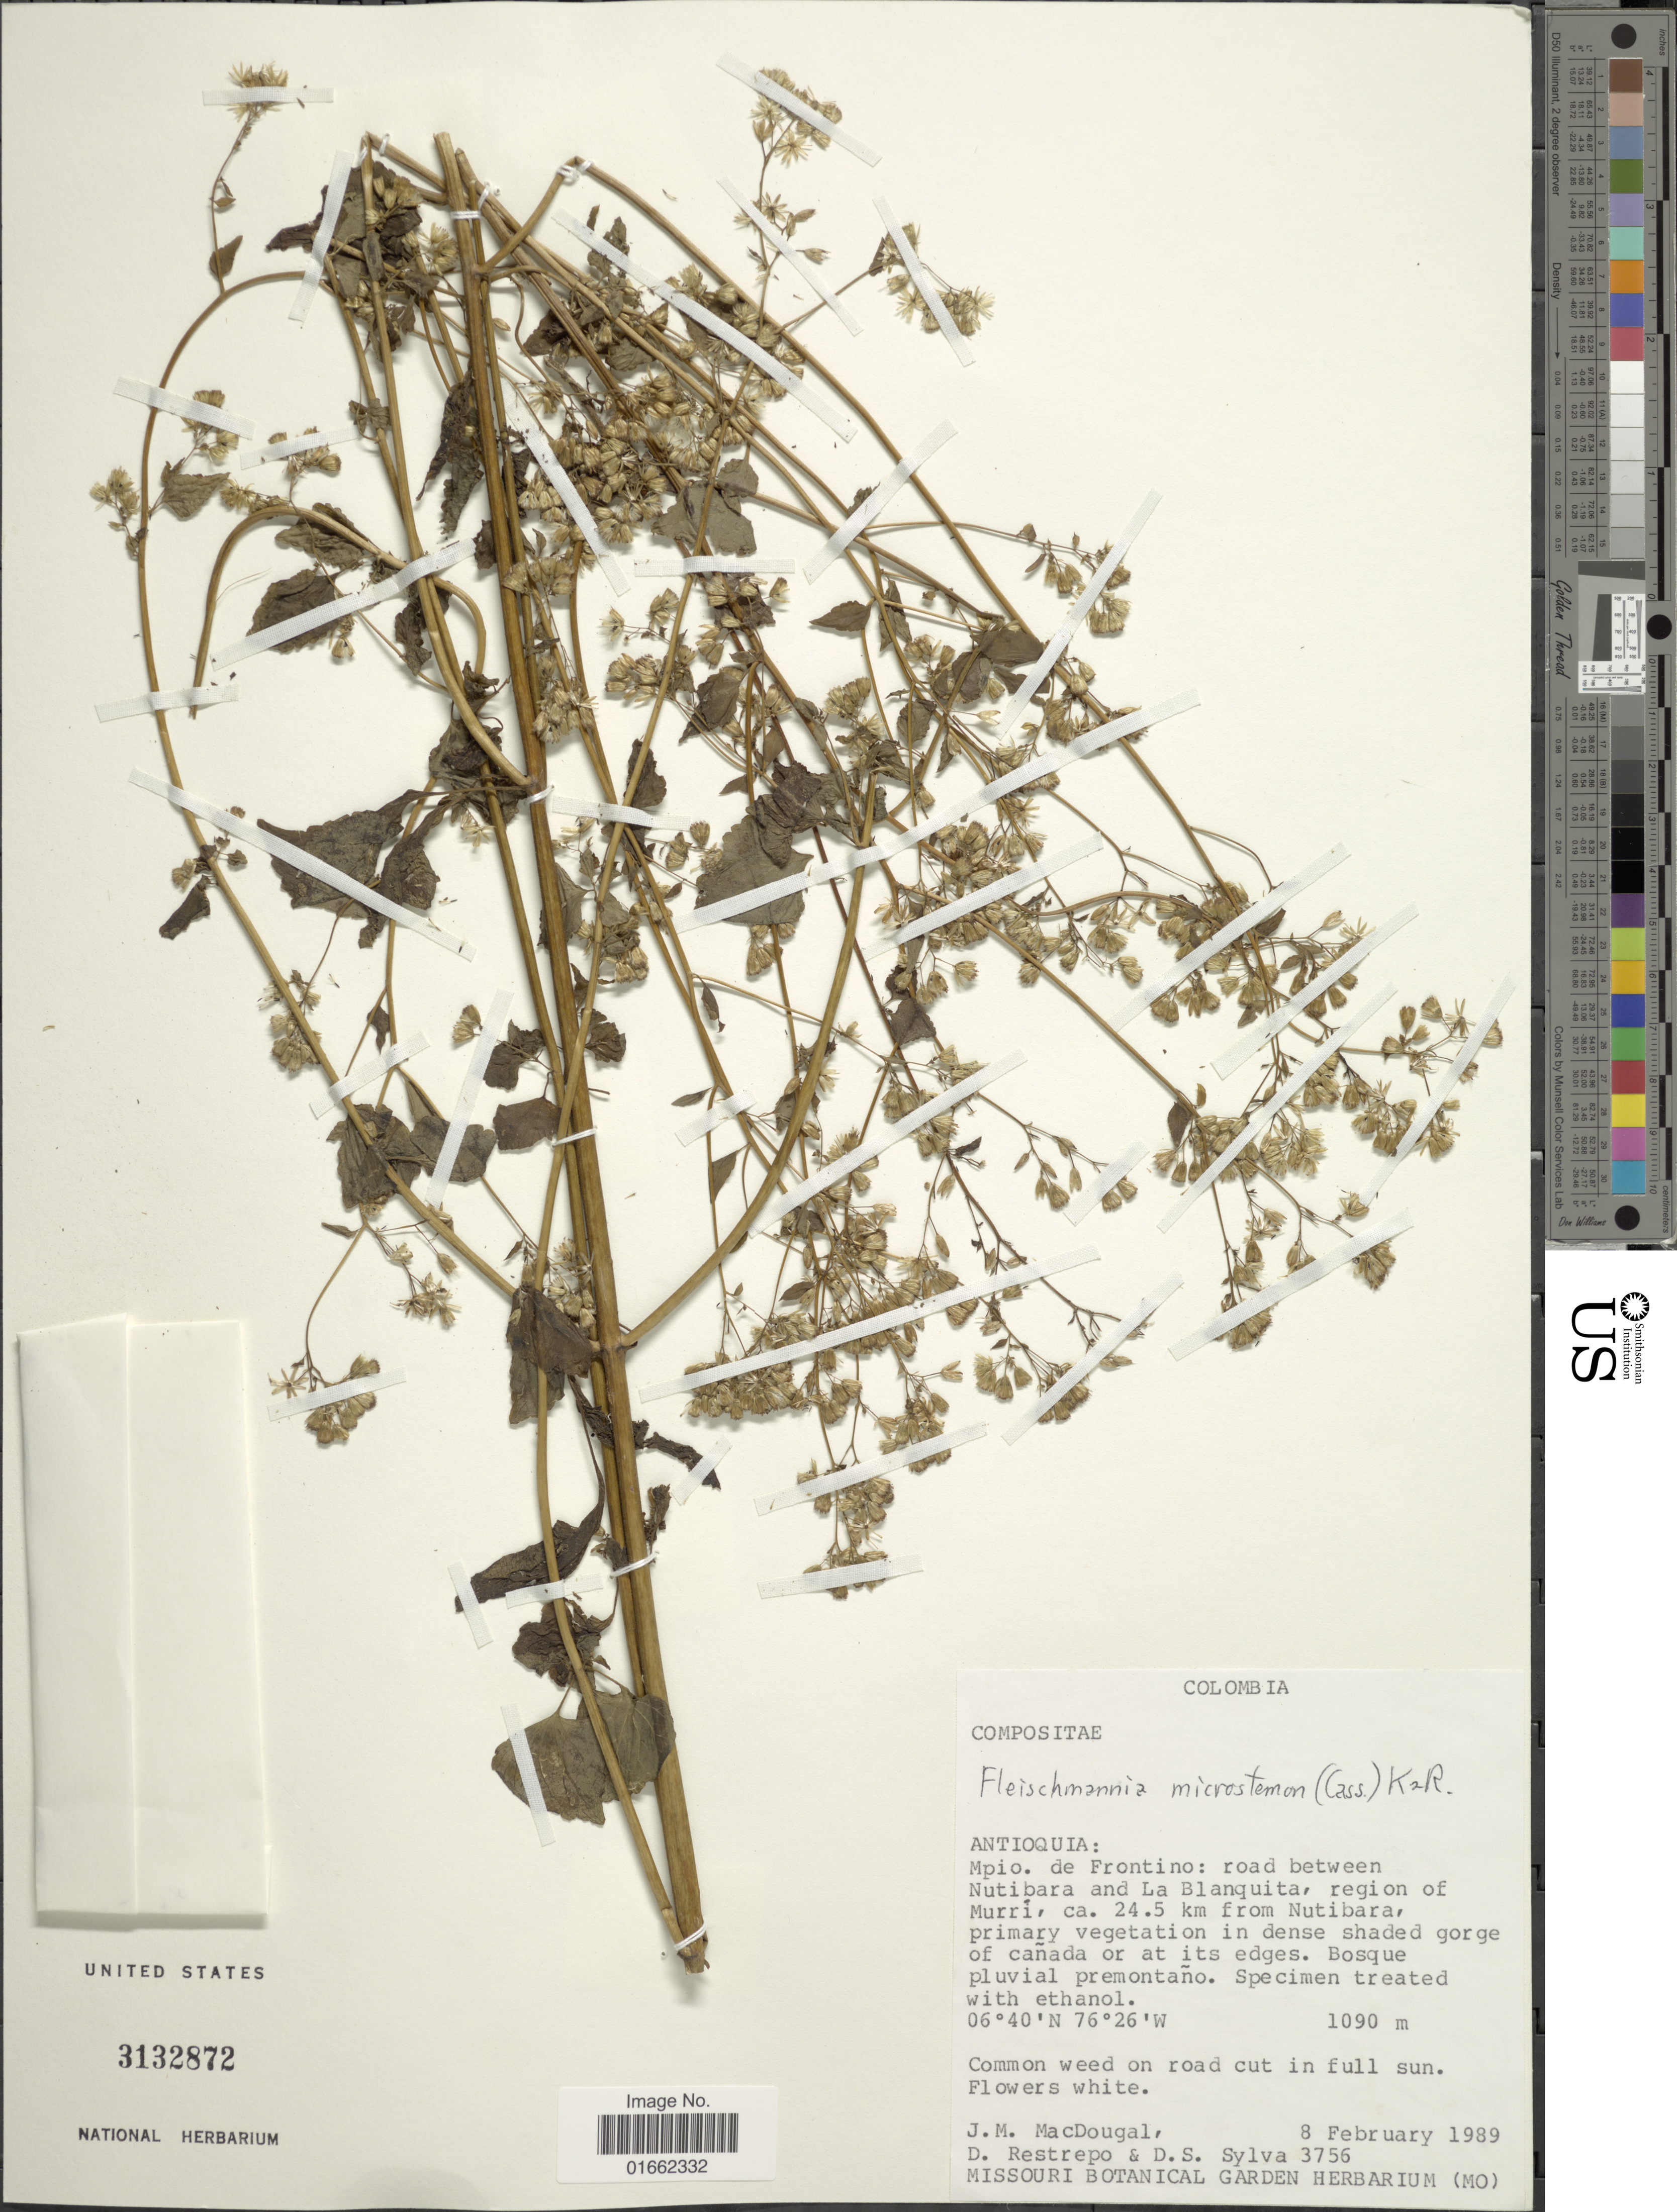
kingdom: Plantae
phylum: Tracheophyta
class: Magnoliopsida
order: Asterales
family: Asteraceae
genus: Fleischmannia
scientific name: Fleischmannia microstemon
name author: (Cass.) R.M. King & H. Rob.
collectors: J. M. MacDougal, D. Restrepo & D. Sylva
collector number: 3756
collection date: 1989-02-08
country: Colombia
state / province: Antioquia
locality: Antioquia: Mpio. de Frontino: road between Nutibara and La Blanquita, region of Murrí, ca. 24.5 km from Nutibara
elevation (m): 1090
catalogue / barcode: US 3132872